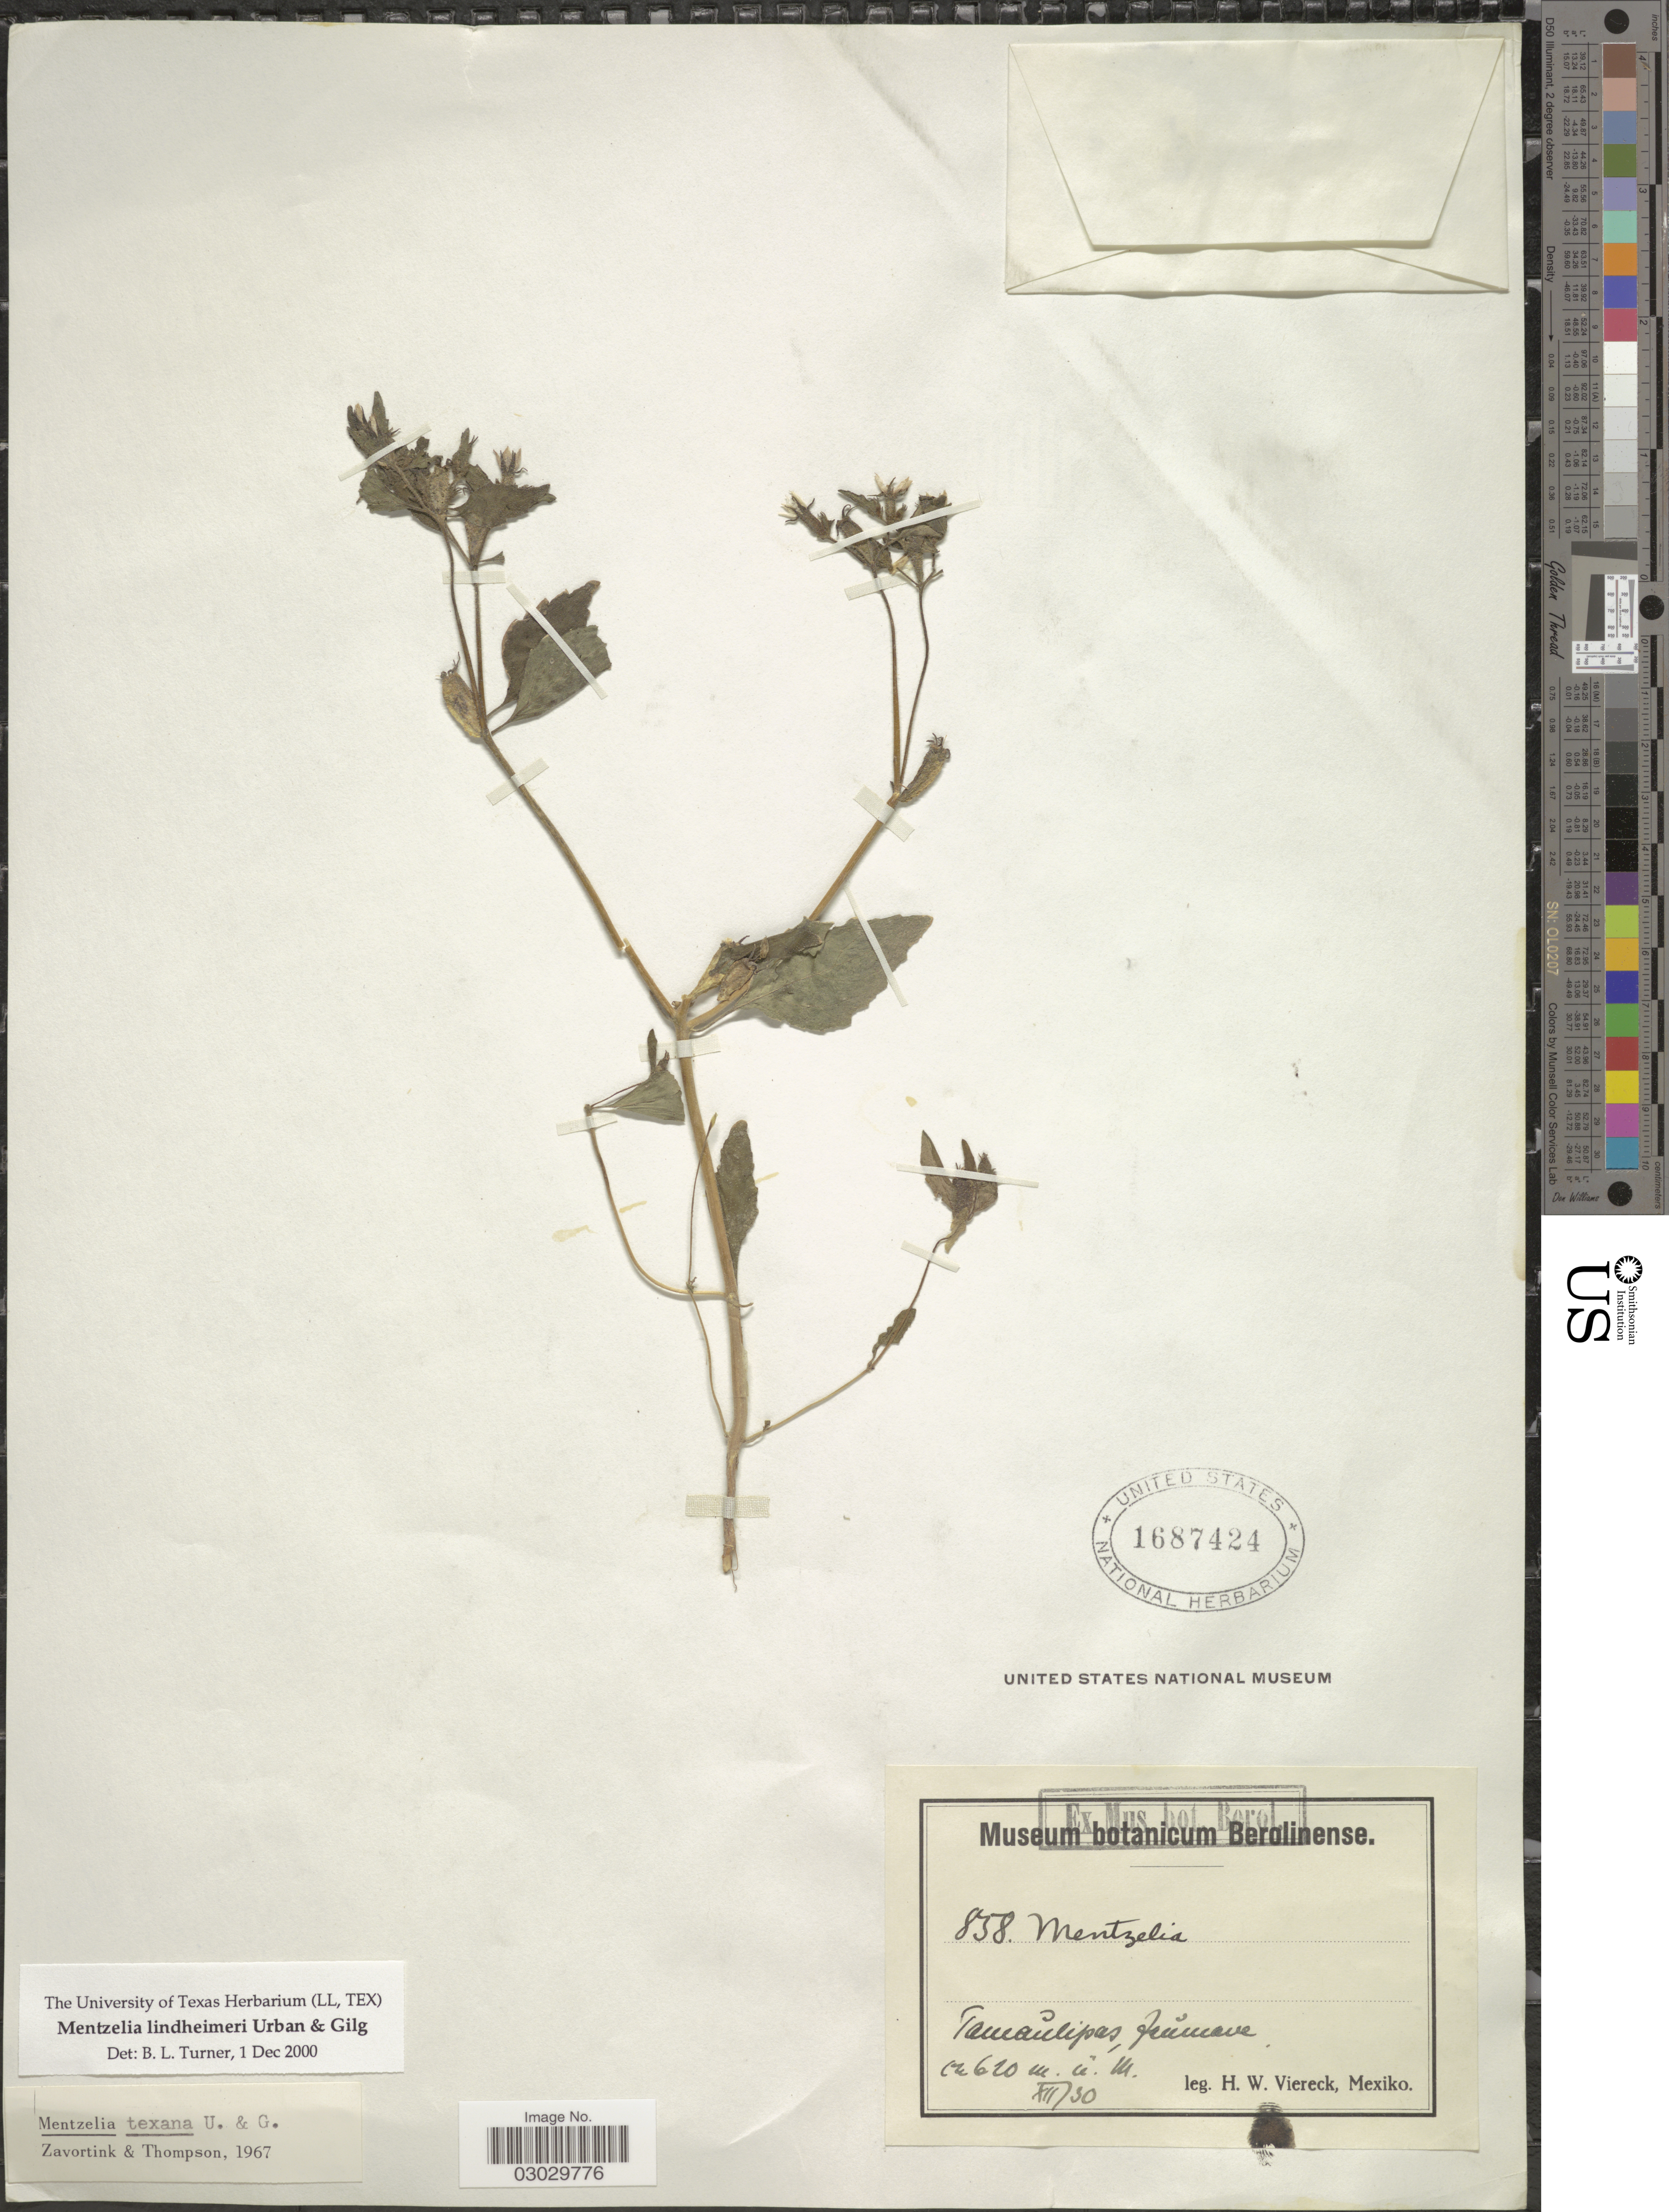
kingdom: Plantae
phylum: Tracheophyta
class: Magnoliopsida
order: Cornales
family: Loasaceae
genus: Mentzelia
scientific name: Mentzelia lindheimeri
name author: Urb. & Gilg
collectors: H. W. Viereck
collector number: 858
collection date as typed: Transcribed d/m/y: /12/30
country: Mexico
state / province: Tamaulipas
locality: Jaumave.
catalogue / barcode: US 1687424